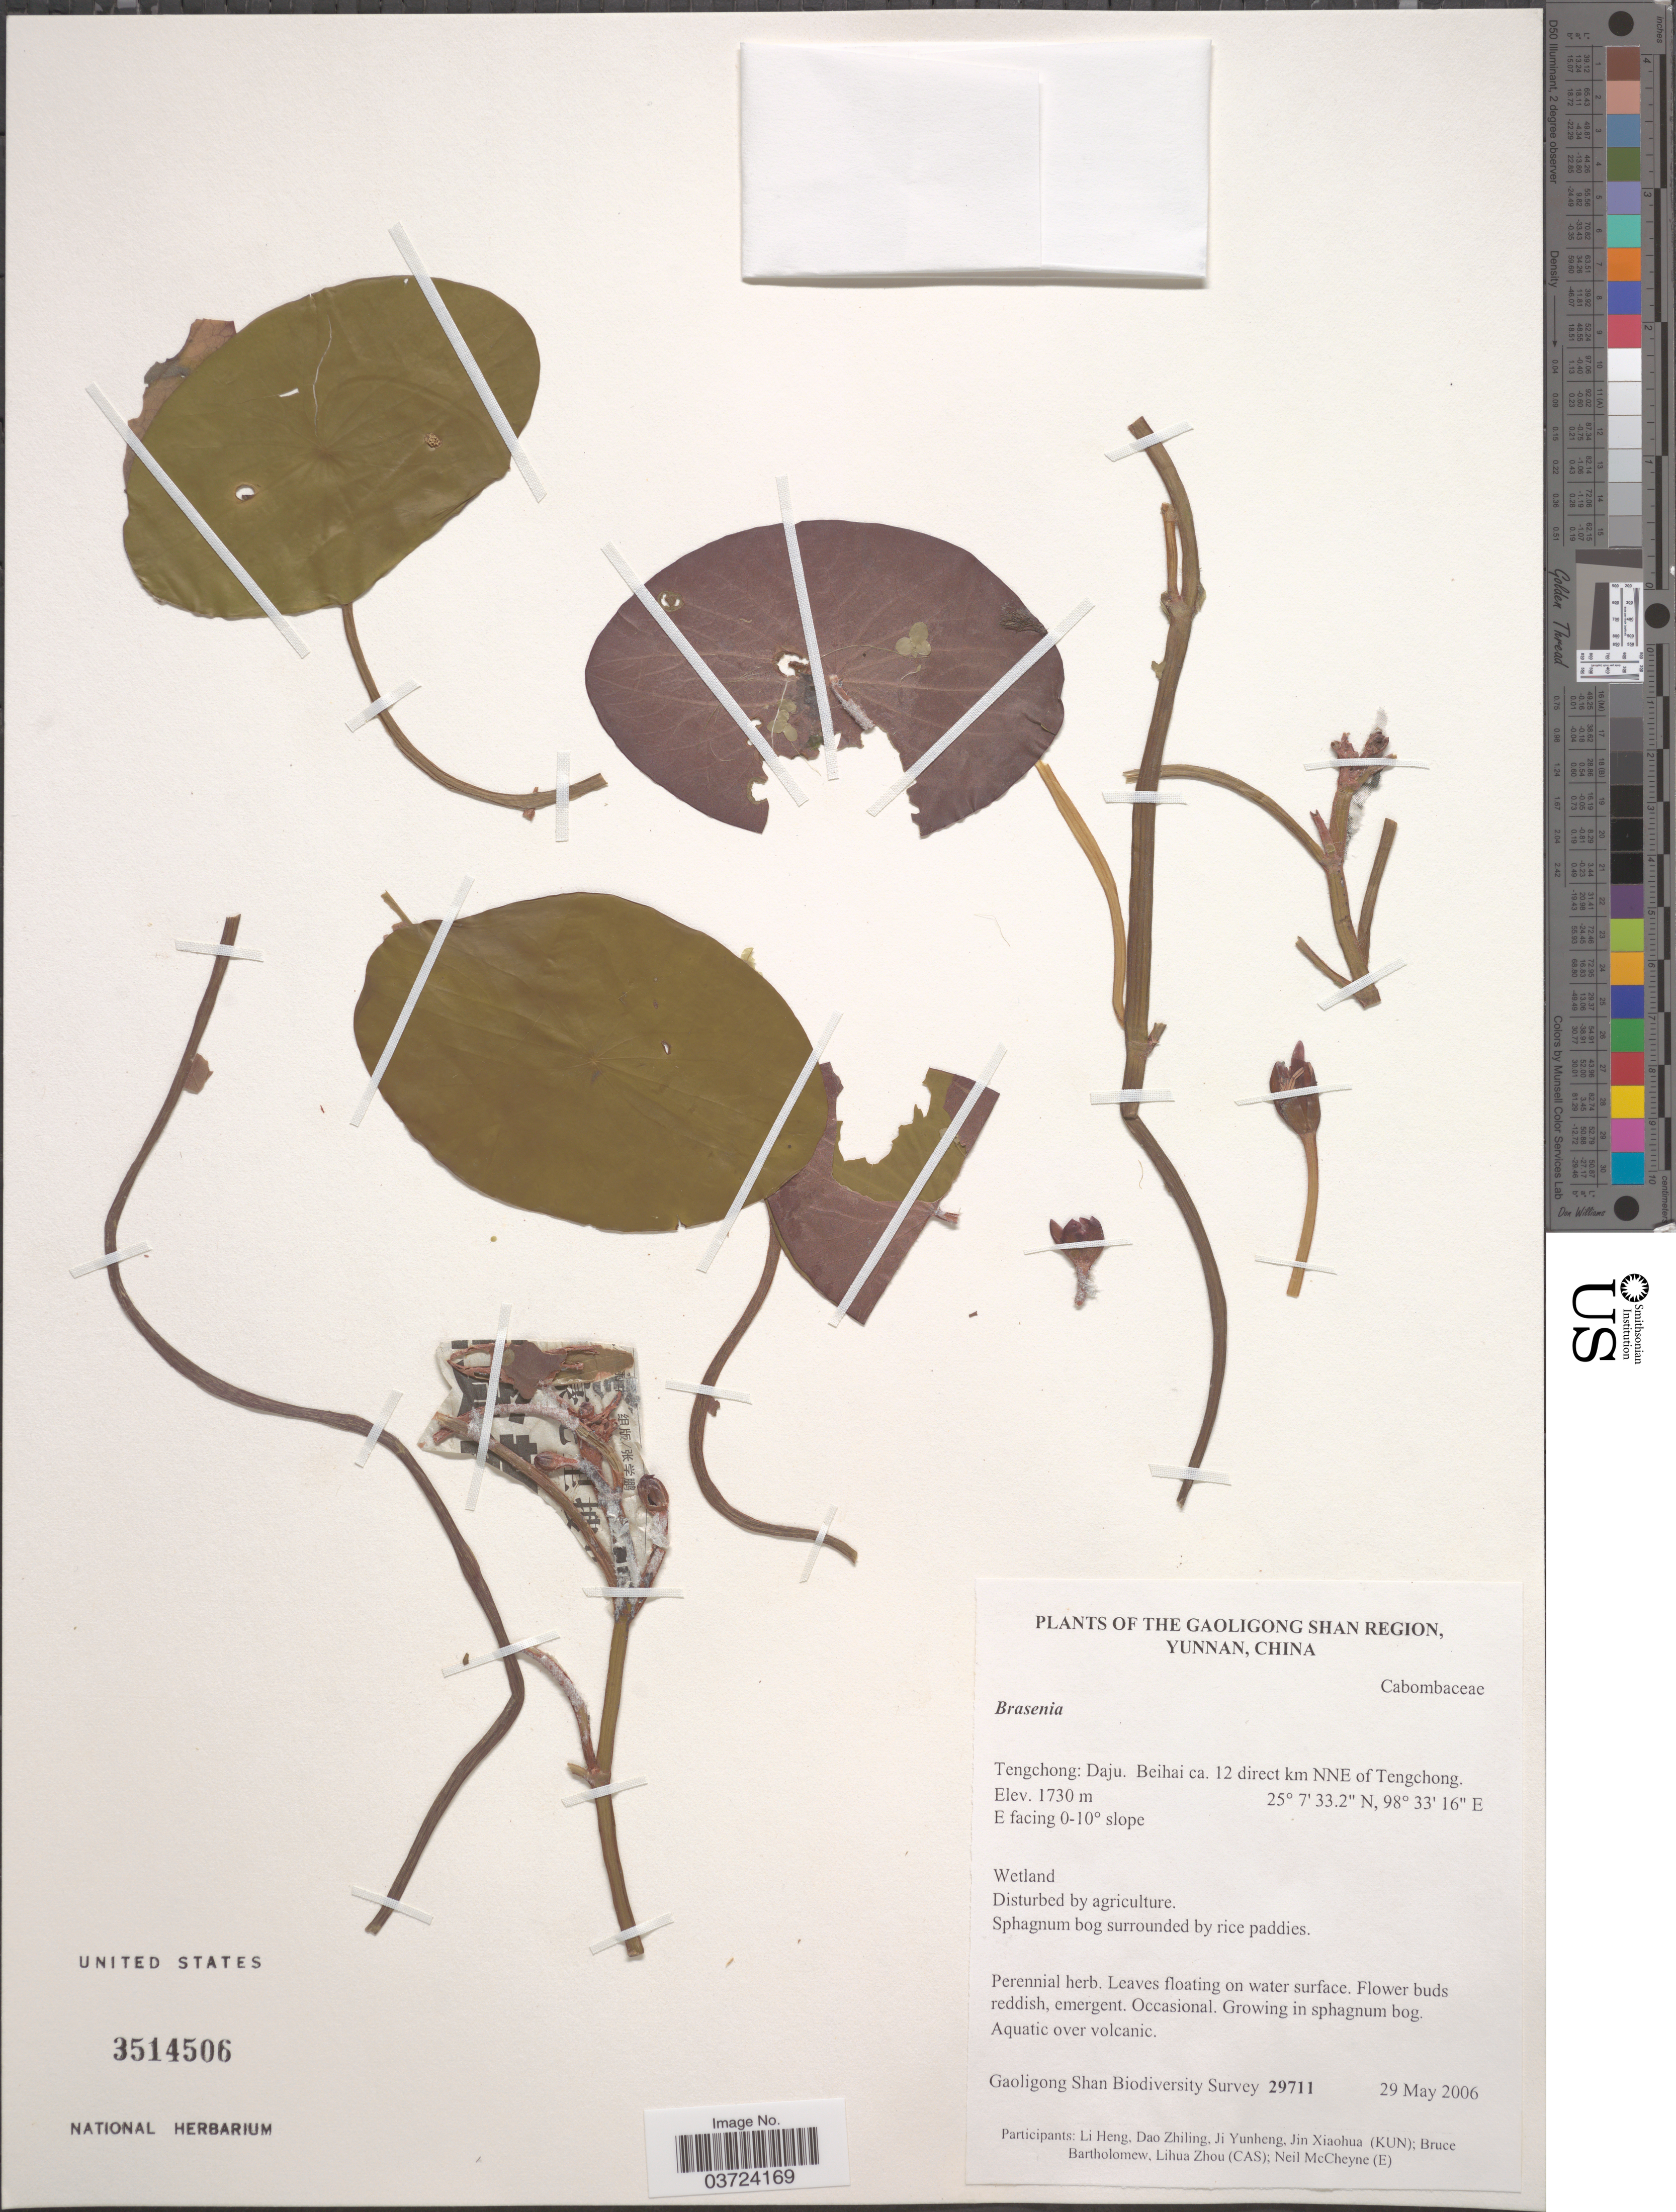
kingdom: Plantae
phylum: Tracheophyta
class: Magnoliopsida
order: Nymphaeales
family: Cabombaceae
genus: Brasenia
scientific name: Brasenia sp.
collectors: Gaoligong Shan Biodiversity Survey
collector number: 29711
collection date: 2006-05-29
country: China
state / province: Yunnan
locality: The Gaoligong Shan Region. Tengchong: Daju. Beihai ca. 12 direct km NNE of Tengchong. E facing 0-10° slope.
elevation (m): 1730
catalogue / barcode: US 3514506